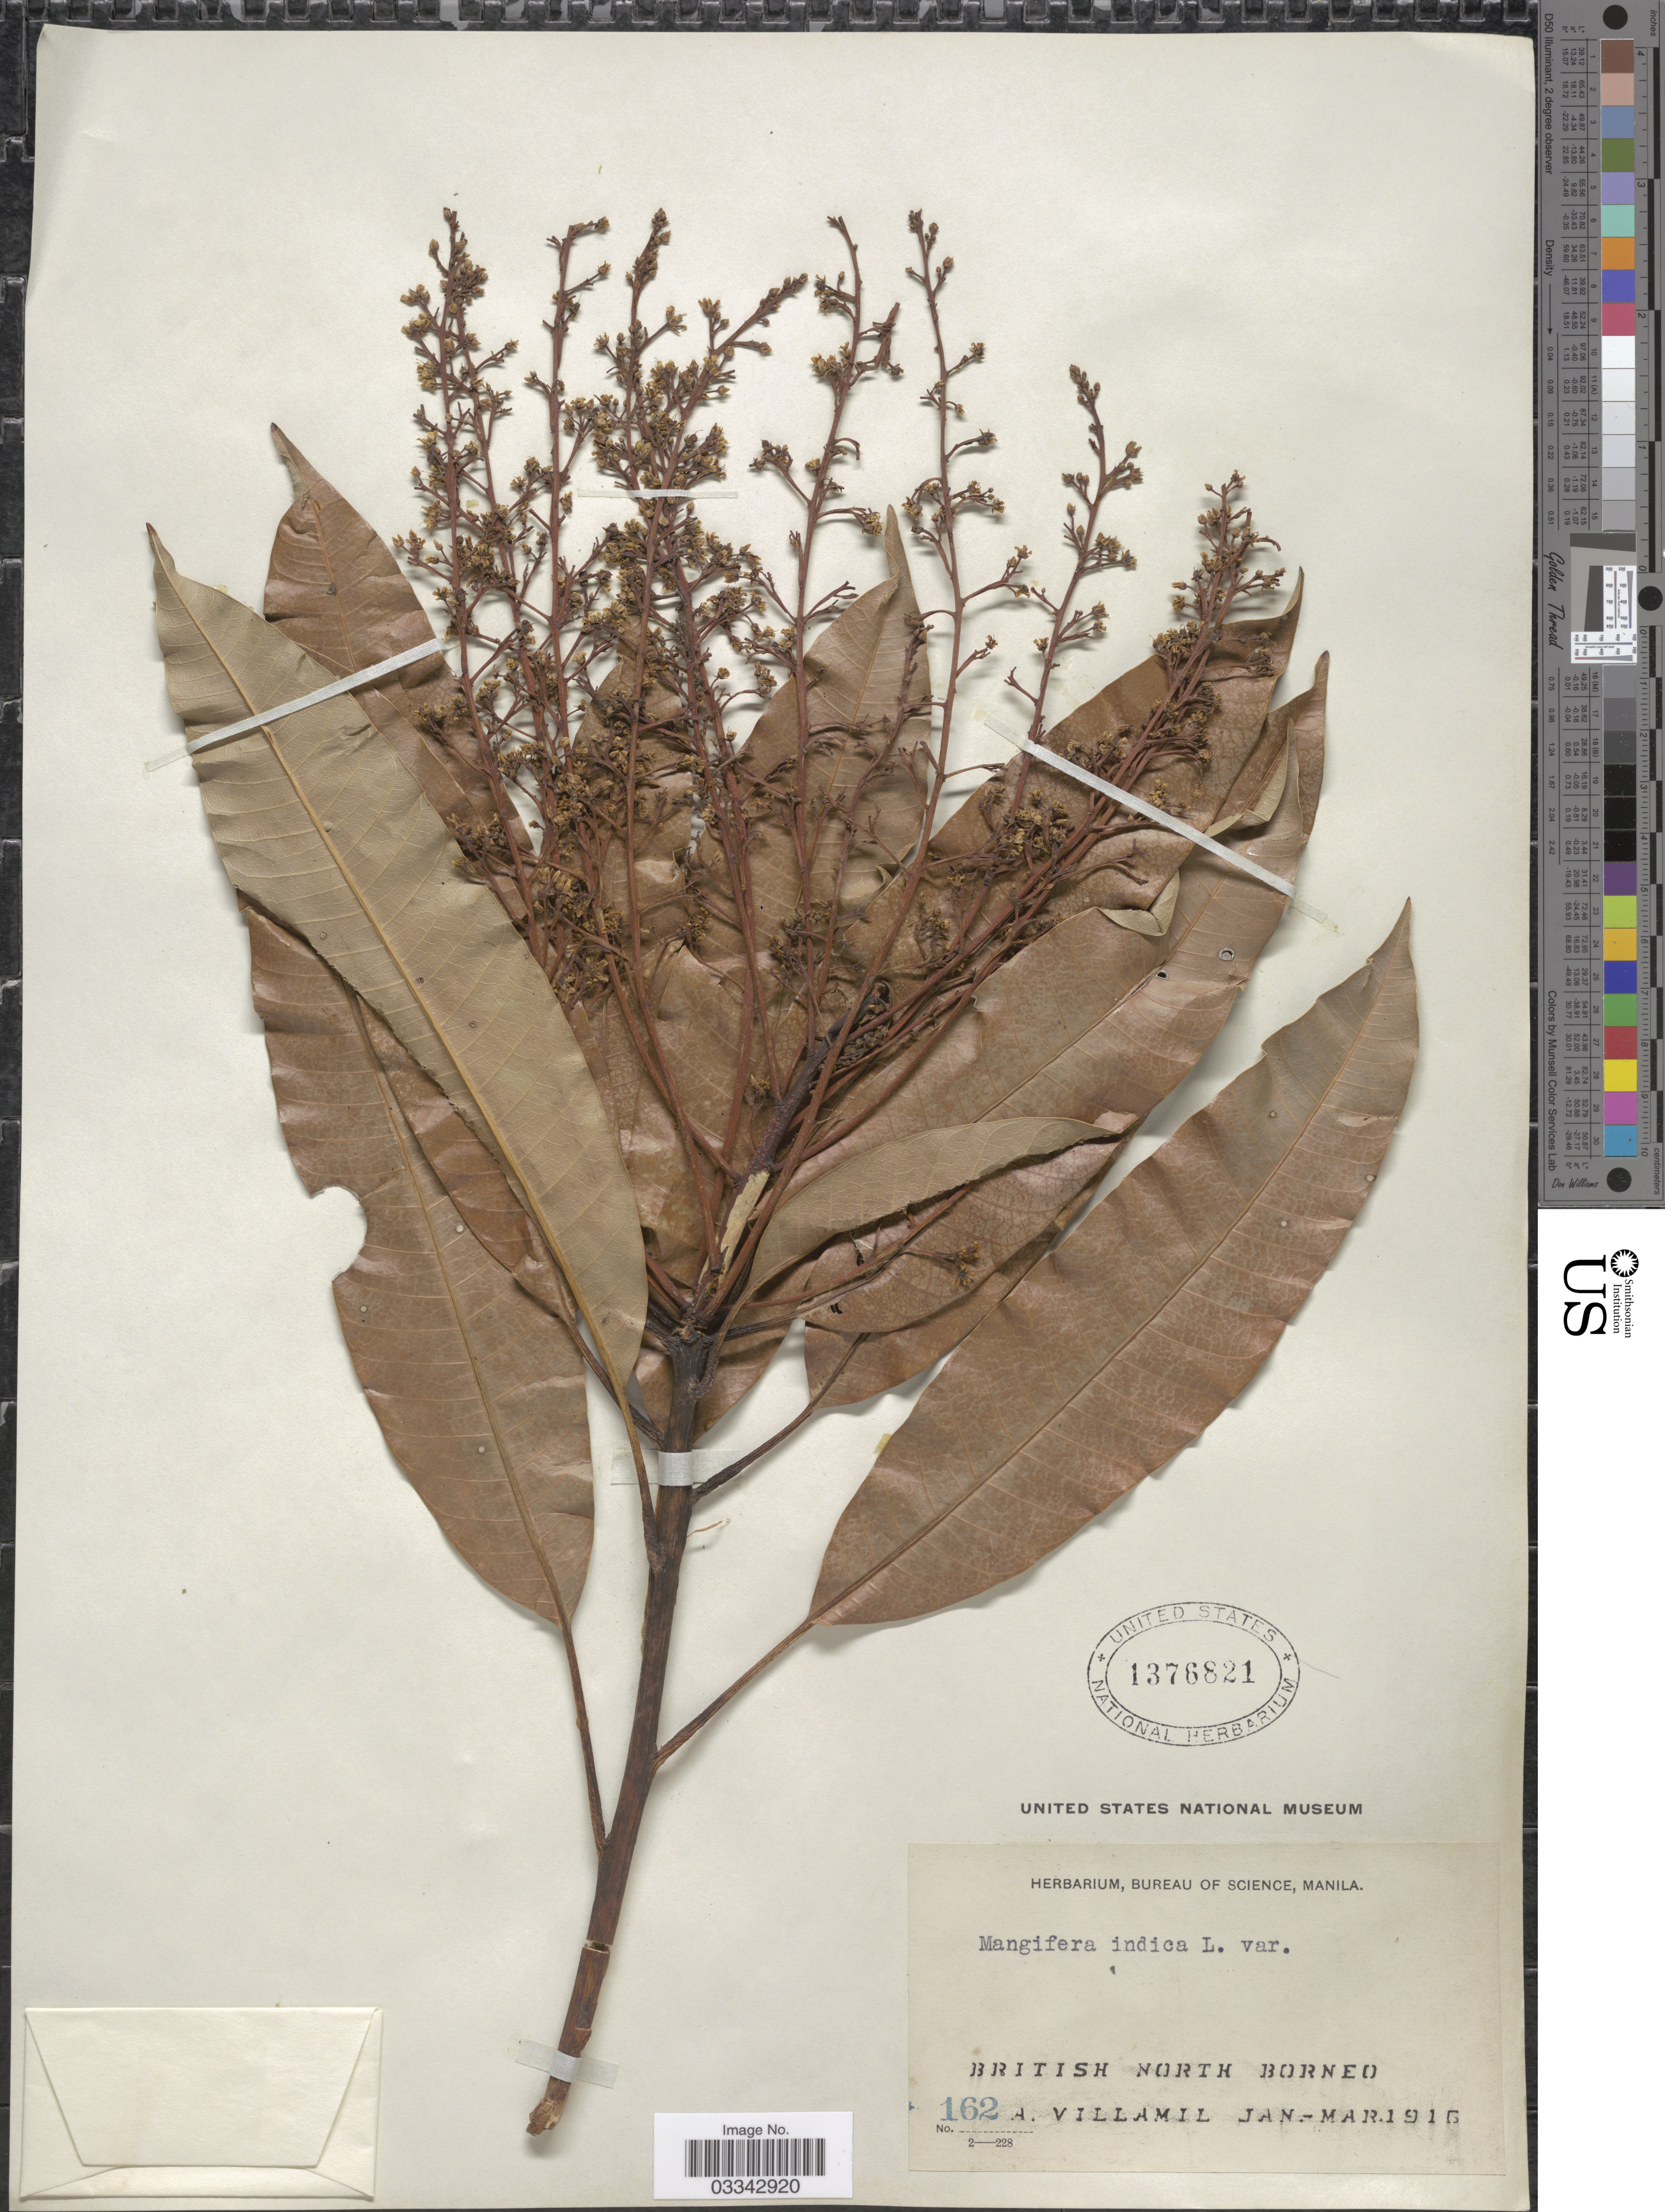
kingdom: Plantae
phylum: Tracheophyta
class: Magnoliopsida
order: Sapindales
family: Anacardiaceae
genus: Mangifera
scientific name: Mangifera indica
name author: L.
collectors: A. Villamil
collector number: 162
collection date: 1916-01/1916-03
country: Malaysia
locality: British North Borneo.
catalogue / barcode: US 1376821